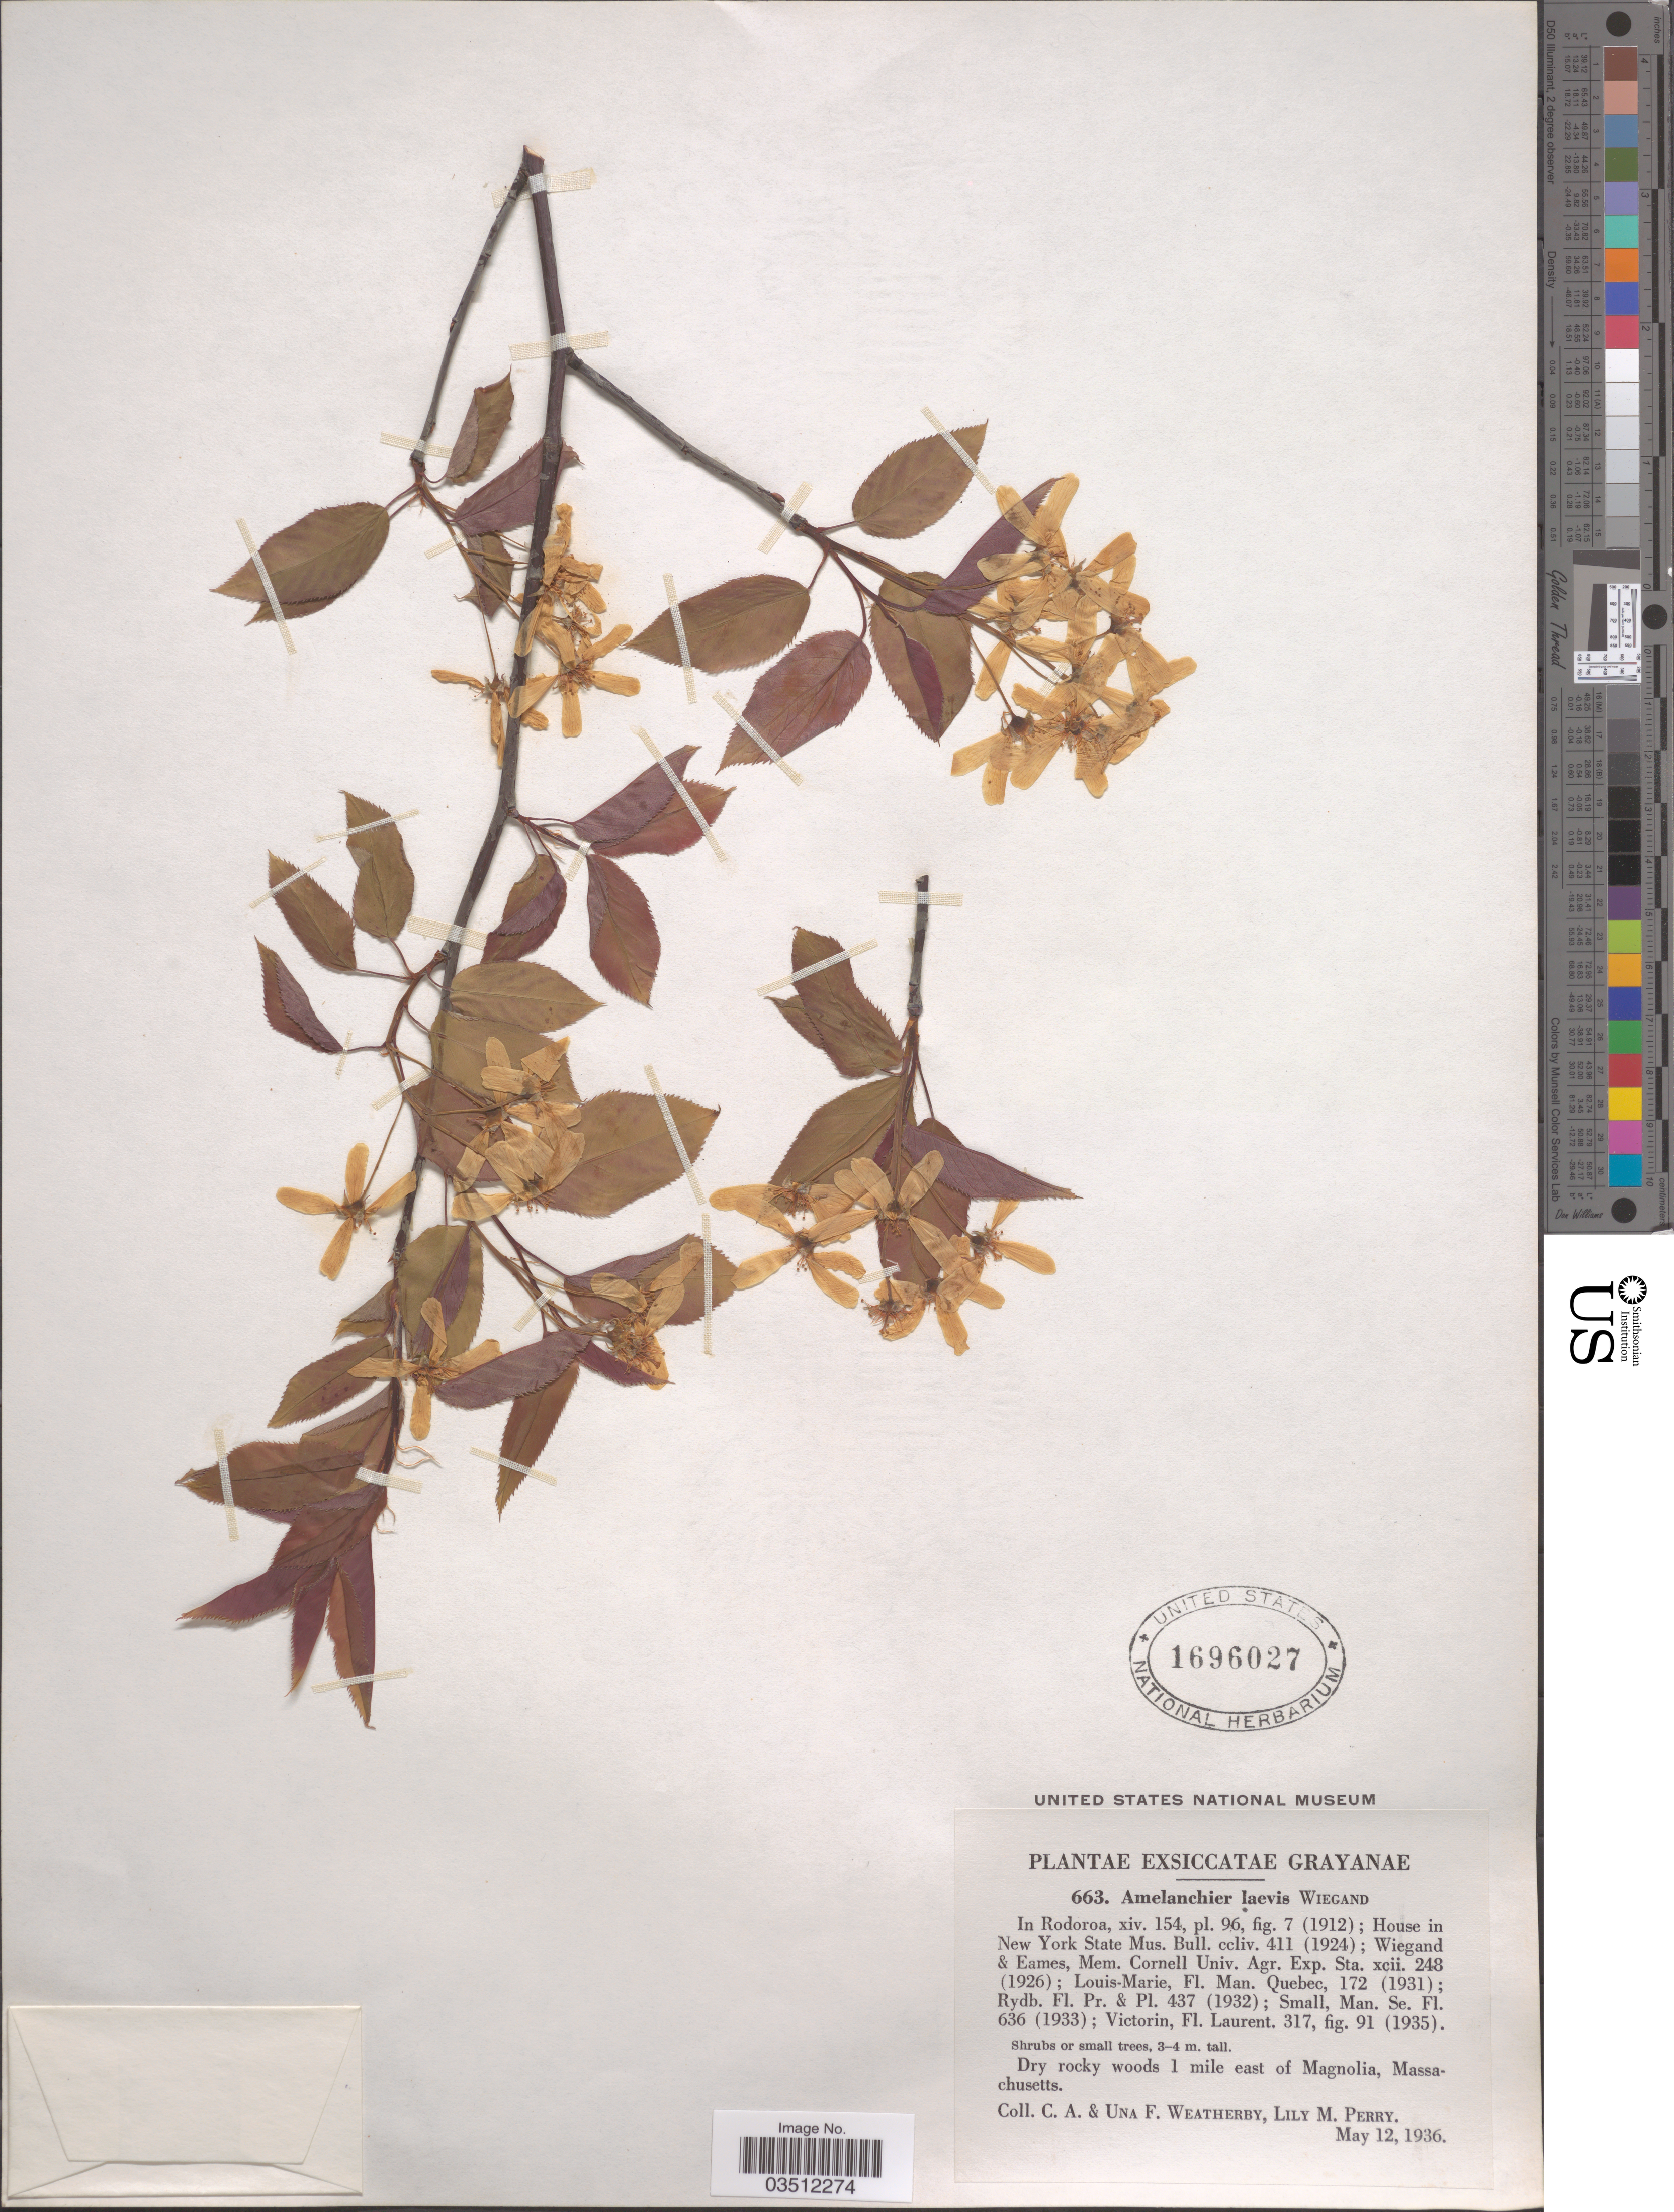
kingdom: Plantae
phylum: Tracheophyta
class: Magnoliopsida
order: Rosales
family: Rosaceae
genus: Amelanchier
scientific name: Amelanchier laevis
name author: Wiegand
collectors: C. A. Weatherby, U. Weatherby & L. M. Perry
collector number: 663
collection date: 1936-05-12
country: United States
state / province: Massachusetts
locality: Dry rocky woods 1 mile east of Magnolia.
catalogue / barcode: US 1696027